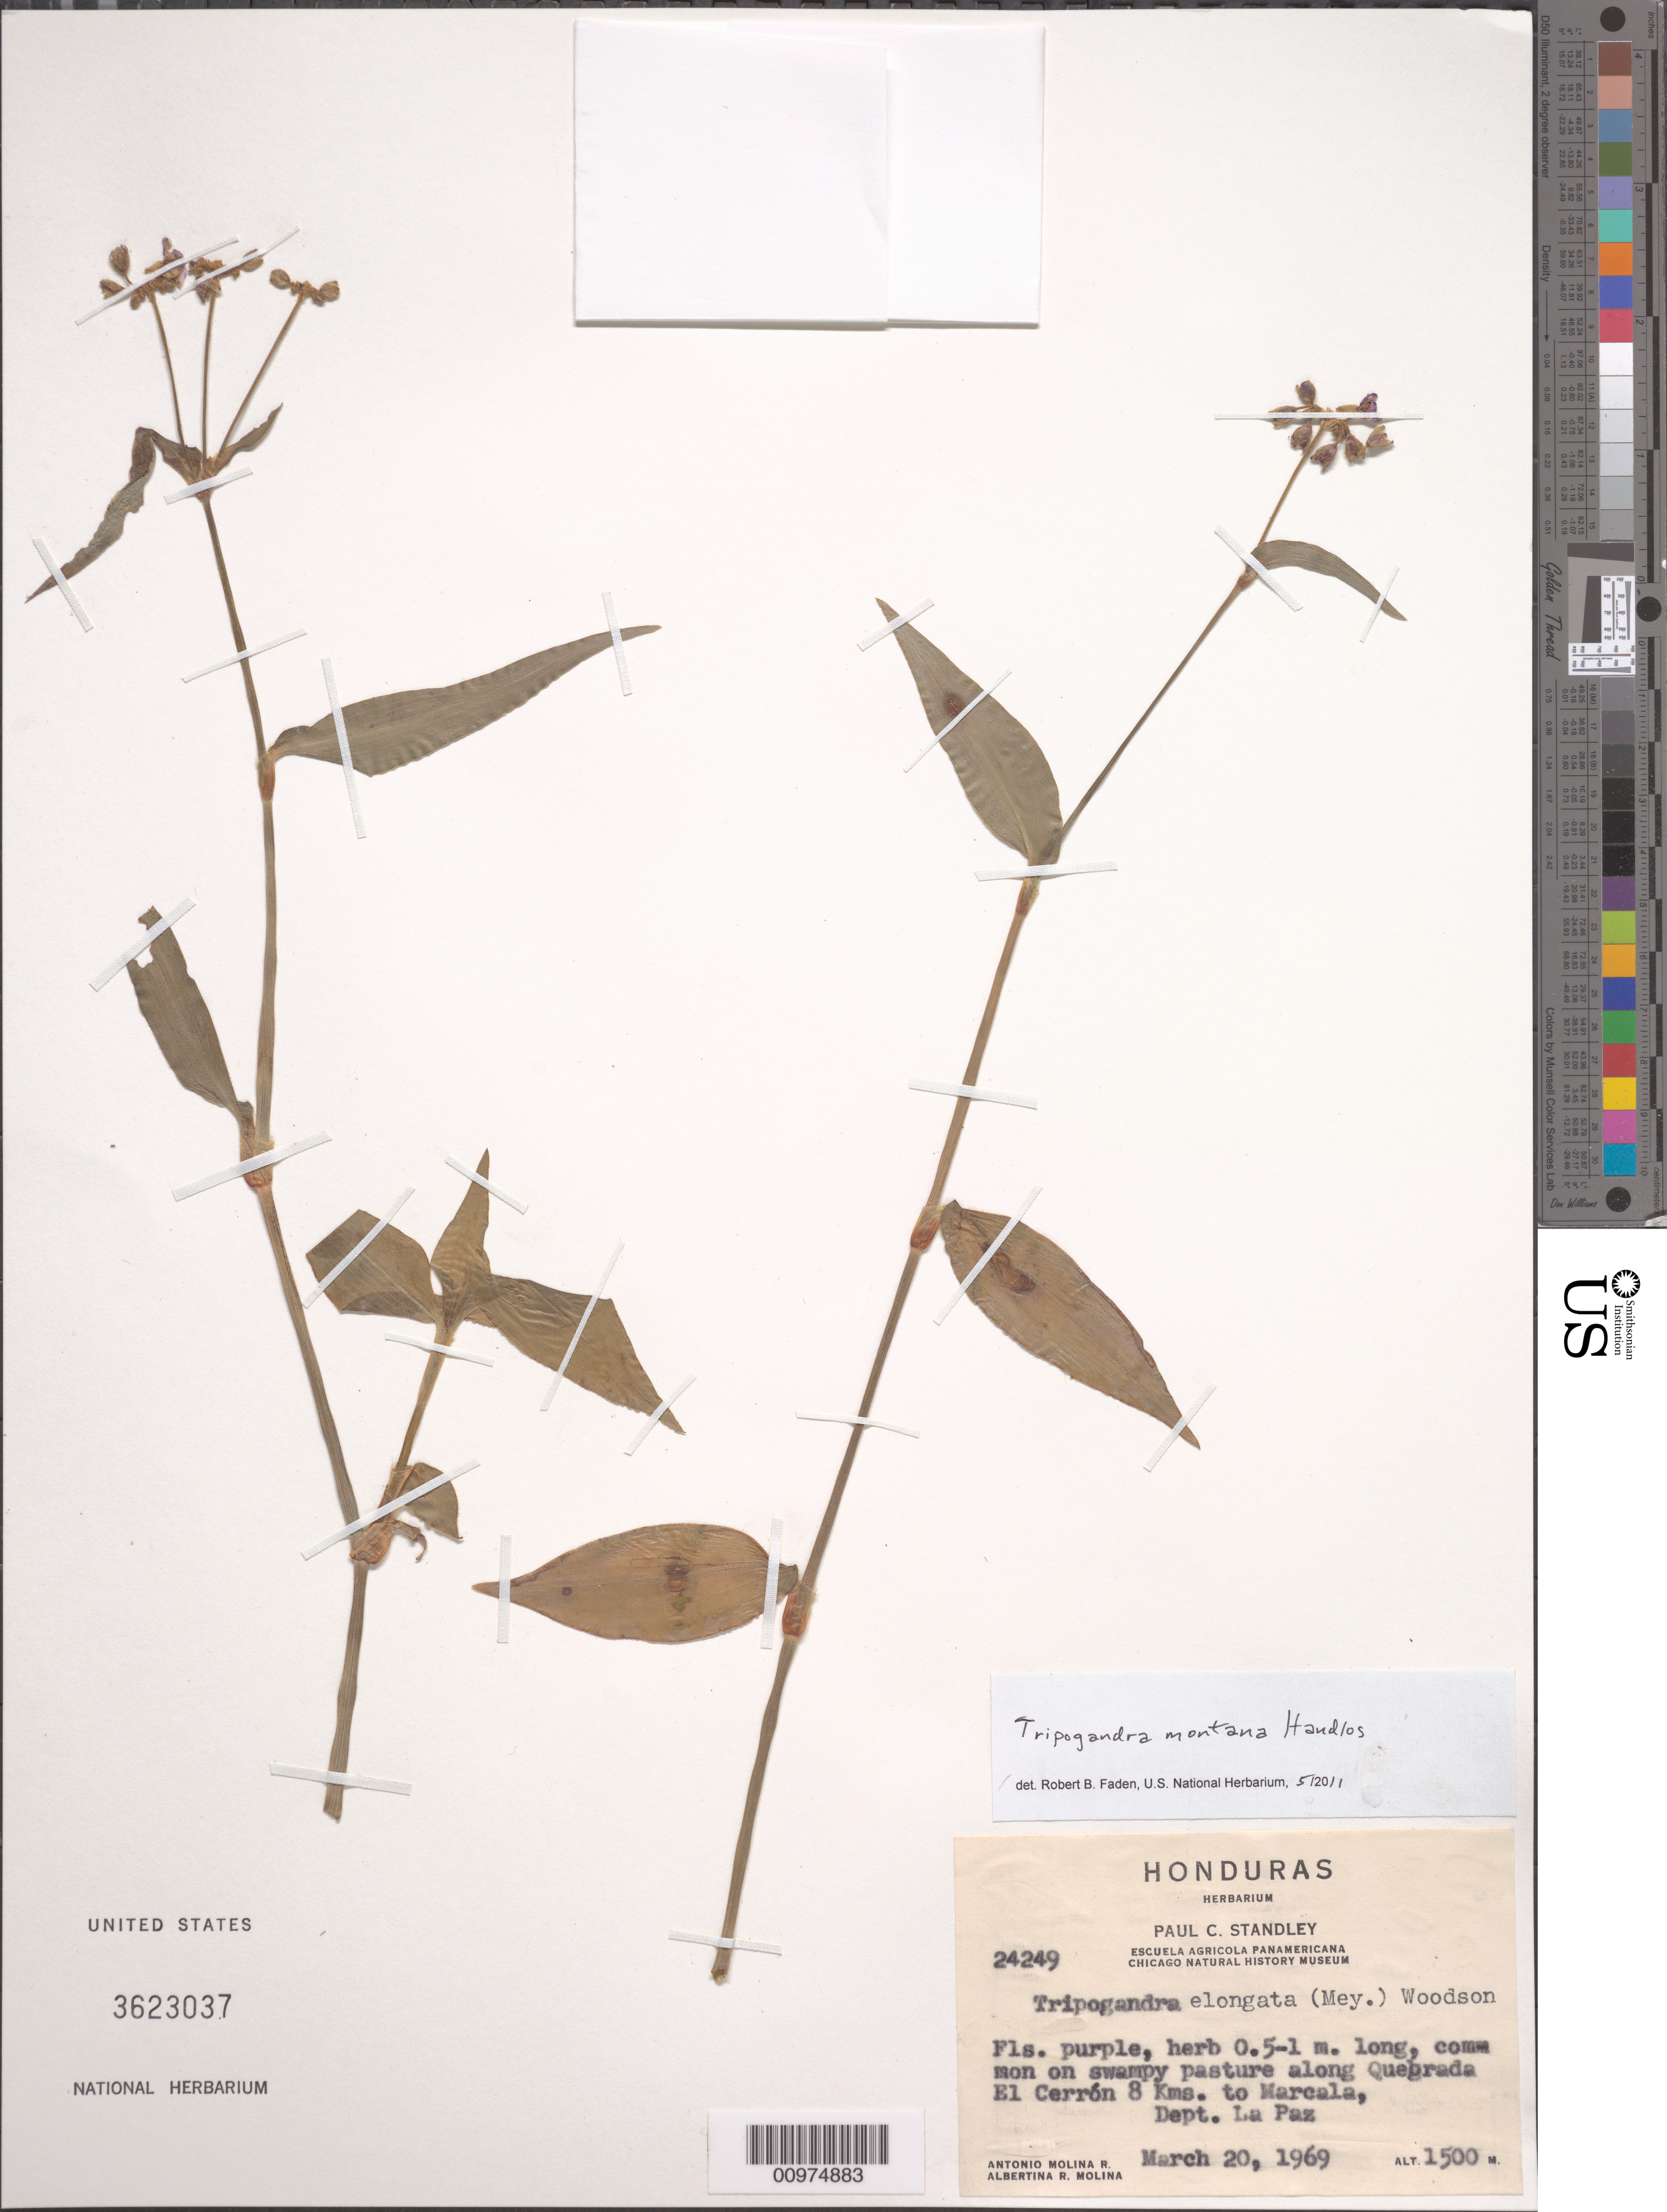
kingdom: Plantae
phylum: Tracheophyta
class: Liliopsida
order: Commelinales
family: Commelinaceae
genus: Tripogandra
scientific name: Tripogandra montana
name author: Handlos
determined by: Faden, Robert B., (US), Smithsonian Institution - National Museum of Natural History (UNITED STATES)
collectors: A. Molina R. & A. R. Molina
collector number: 24249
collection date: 1969-03-20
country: Honduras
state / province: La Paz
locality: along Quebrada El Cerrón 8 kms. to Marcala,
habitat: common on swampy pasture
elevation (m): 1500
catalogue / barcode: US 3623037